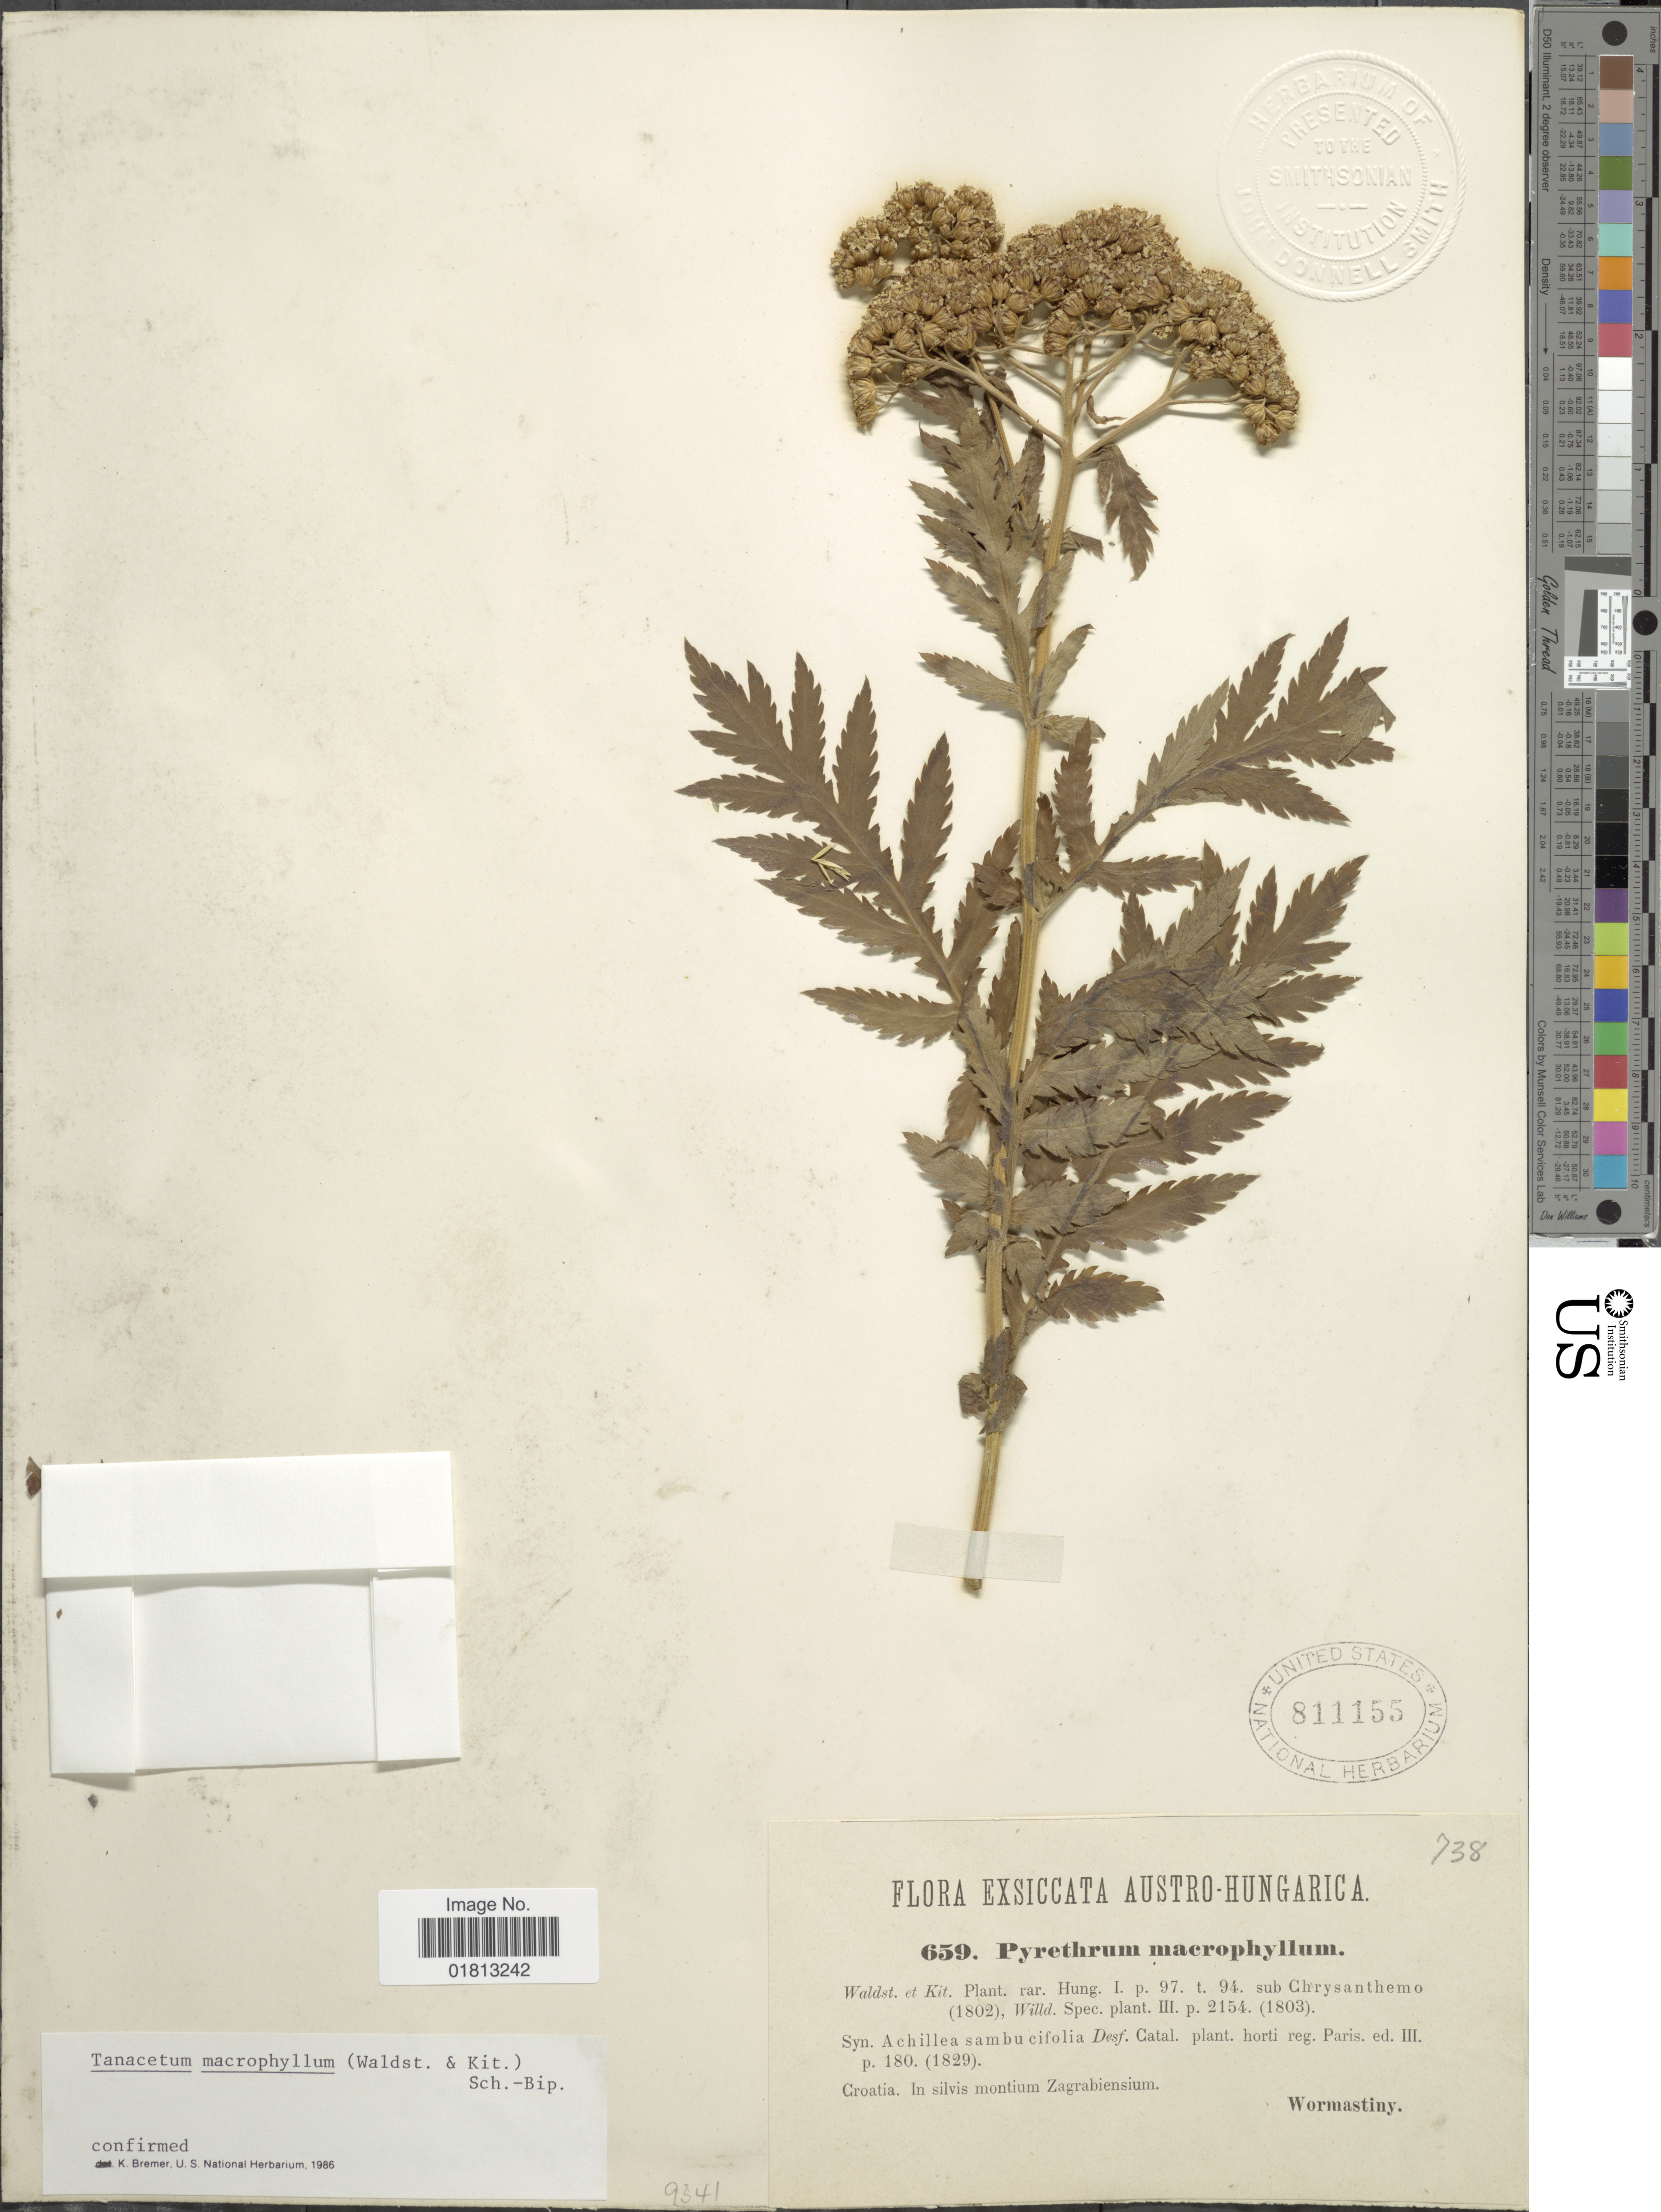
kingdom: Plantae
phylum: Tracheophyta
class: Magnoliopsida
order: Asterales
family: Asteraceae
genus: Tanacetum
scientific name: Tanacetum macrophyllum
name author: (Waldst. & Kit.) Sch. Bip.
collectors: Wormastiny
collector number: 738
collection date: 1829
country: Croatia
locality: In silvis montium Zagrabiensium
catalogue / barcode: US 911155